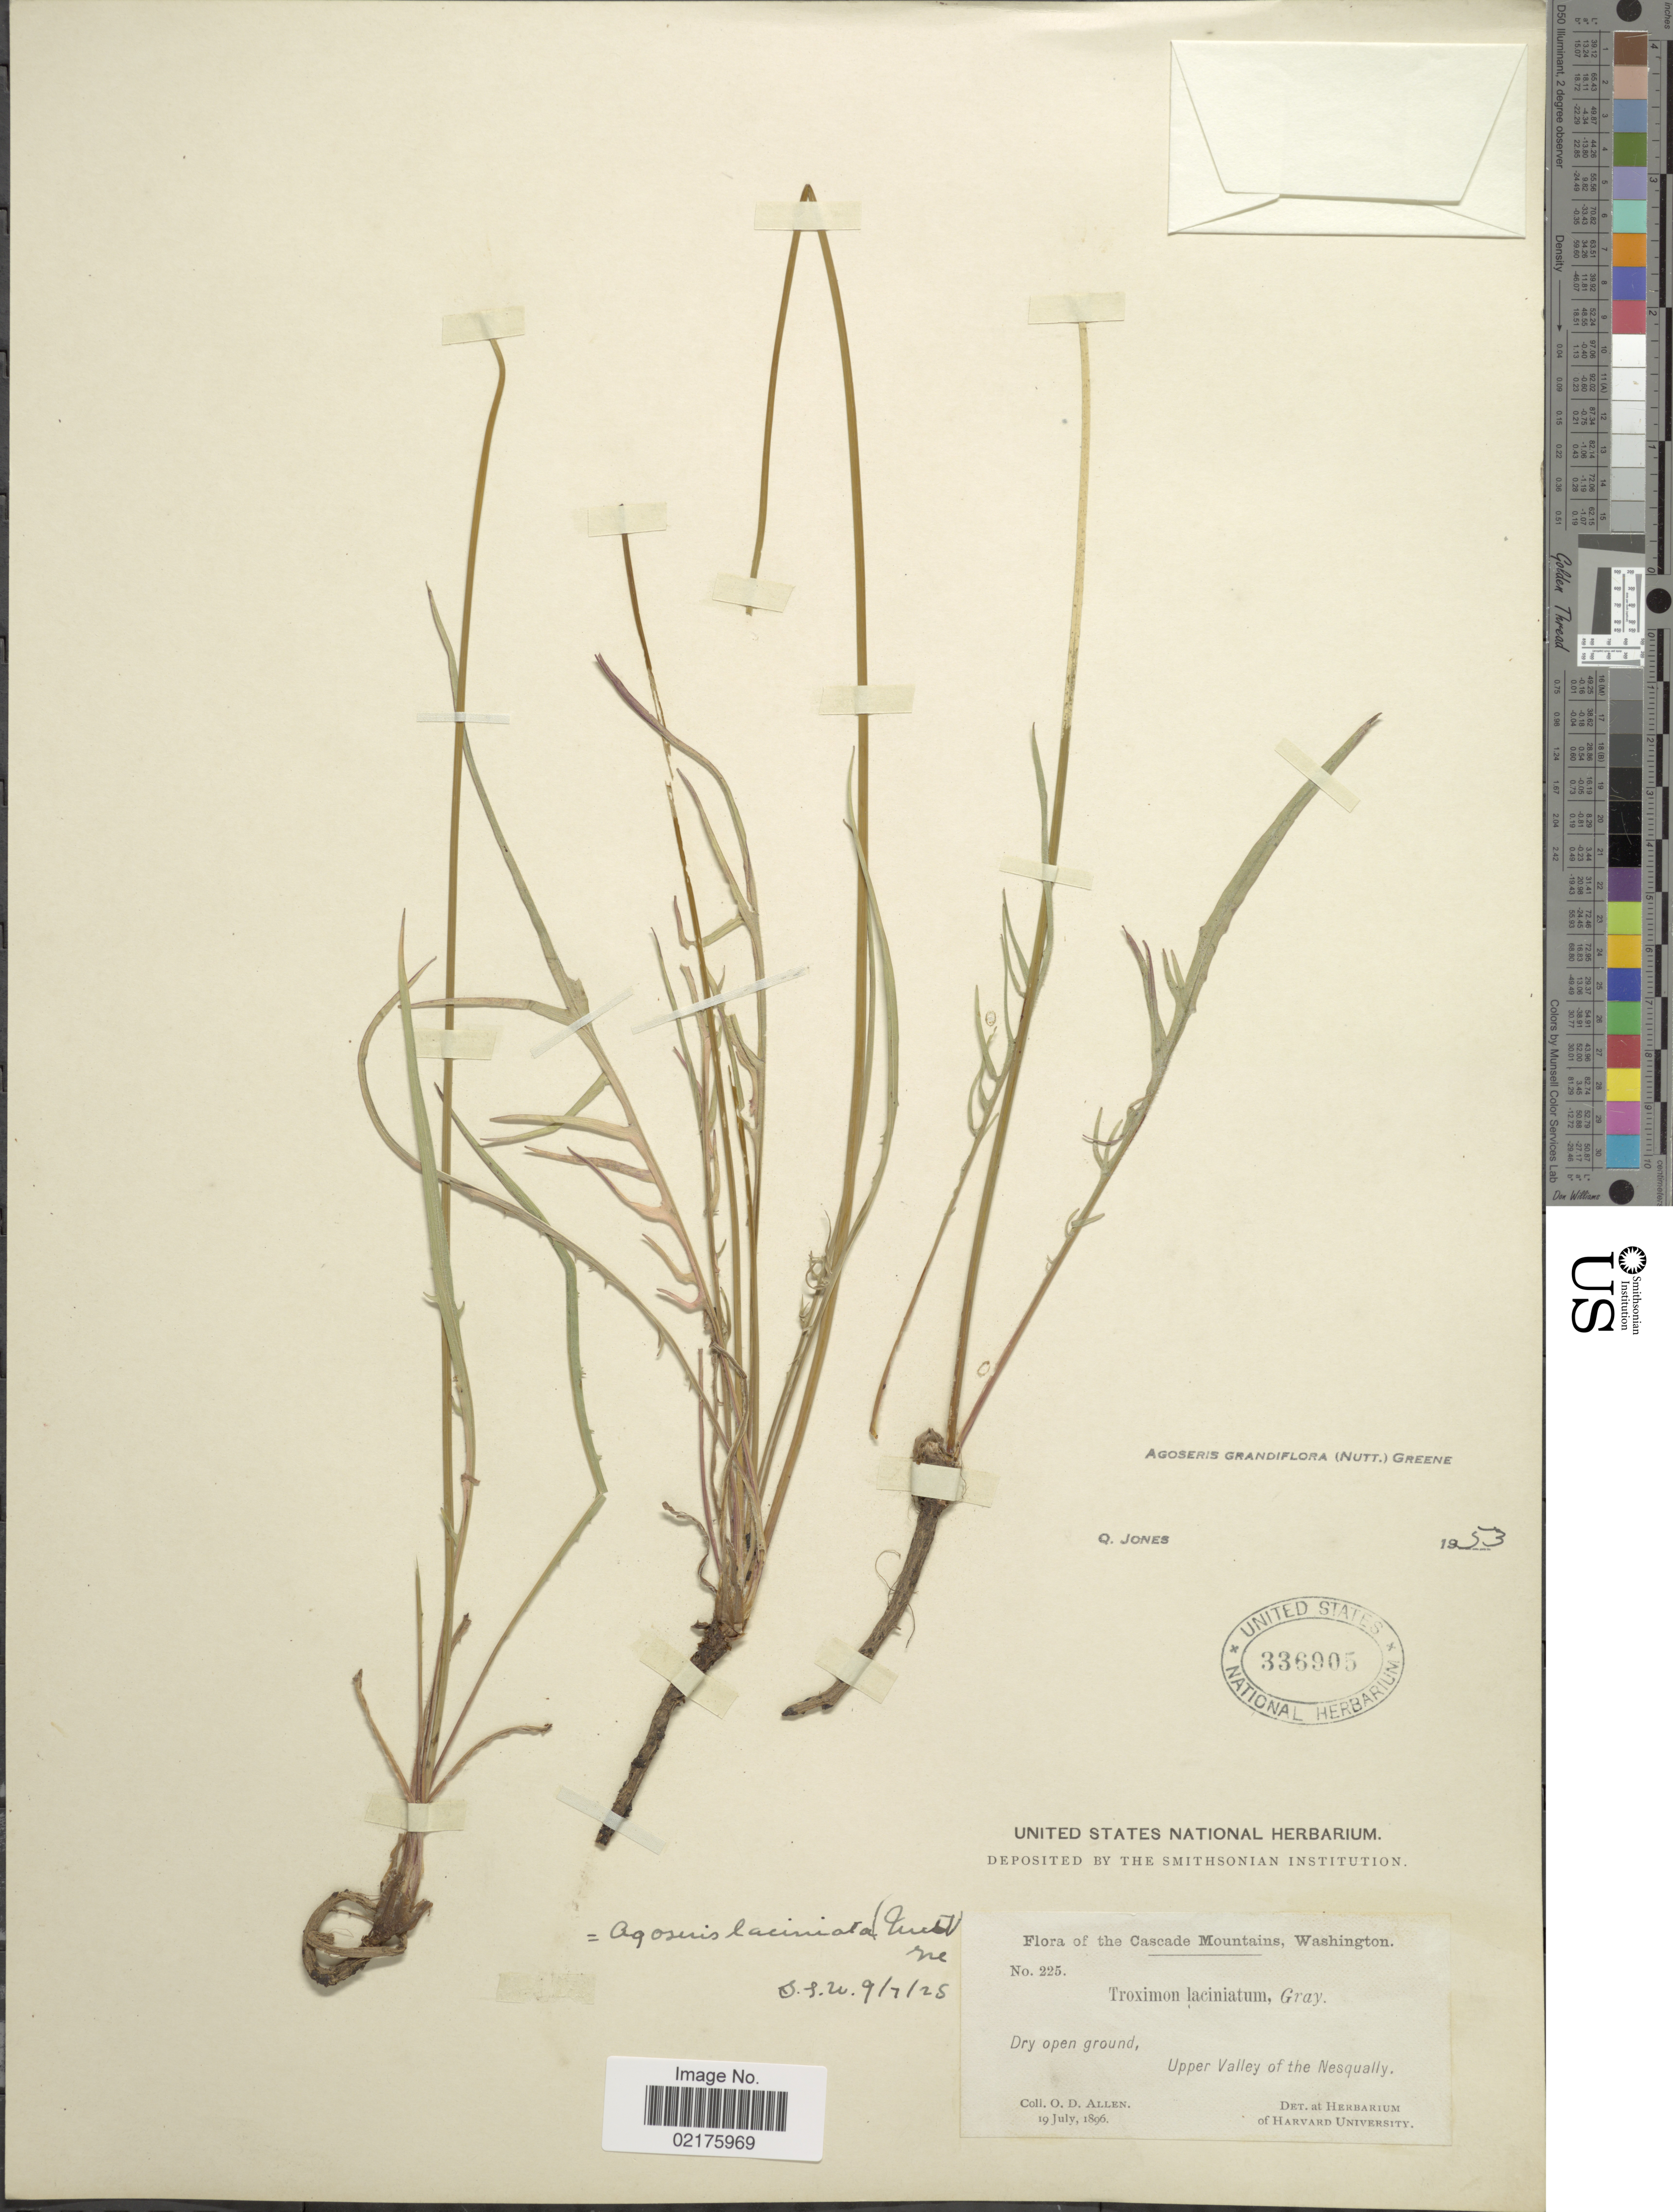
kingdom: Plantae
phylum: Tracheophyta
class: Magnoliopsida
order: Asterales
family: Asteraceae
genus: Agoseris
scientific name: Agoseris grandiflora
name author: (Nutt.) Greene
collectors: O. D. Allen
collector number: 225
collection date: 1896-07-19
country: United States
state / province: Washington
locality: The Cascade Mountains, Upper Valley of the Nesqually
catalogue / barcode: US 336905